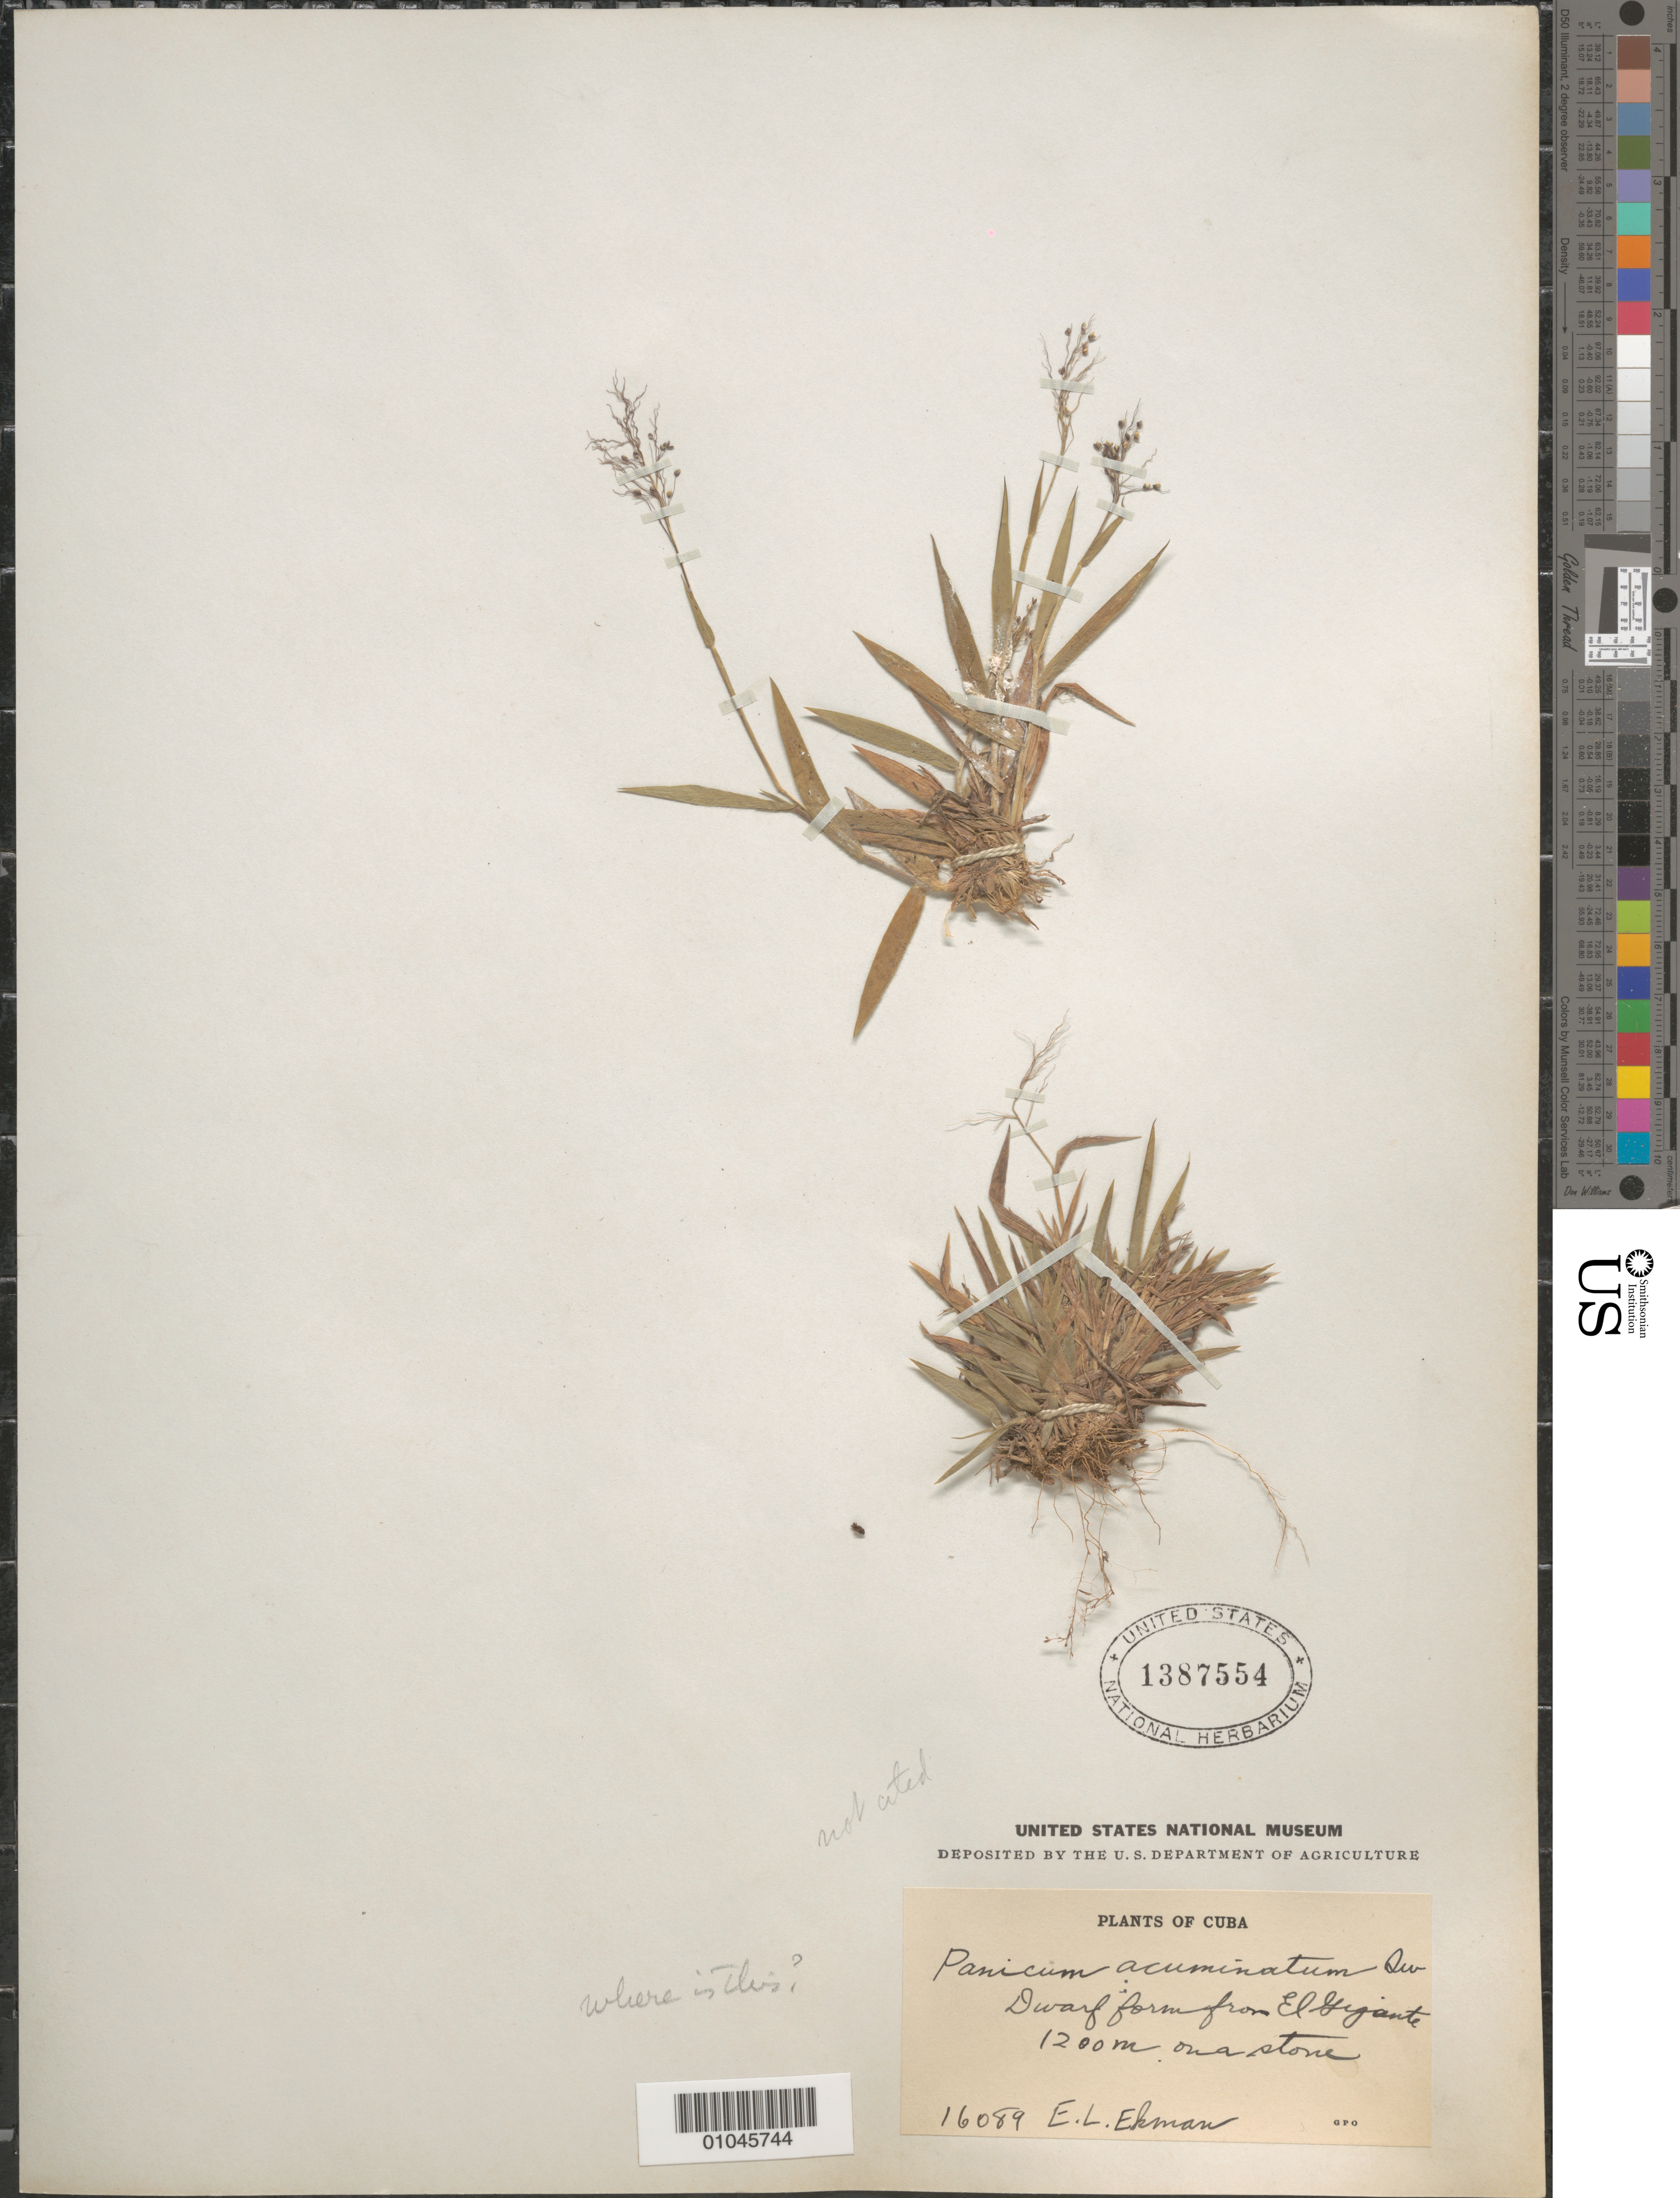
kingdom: Plantae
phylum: Tracheophyta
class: Liliopsida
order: Poales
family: Poaceae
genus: Panicum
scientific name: Panicum acuminatum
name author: Sw.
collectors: E. L. Ekman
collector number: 16089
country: Cuba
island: Cuba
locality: on a stone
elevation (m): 1200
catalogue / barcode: US 1387554